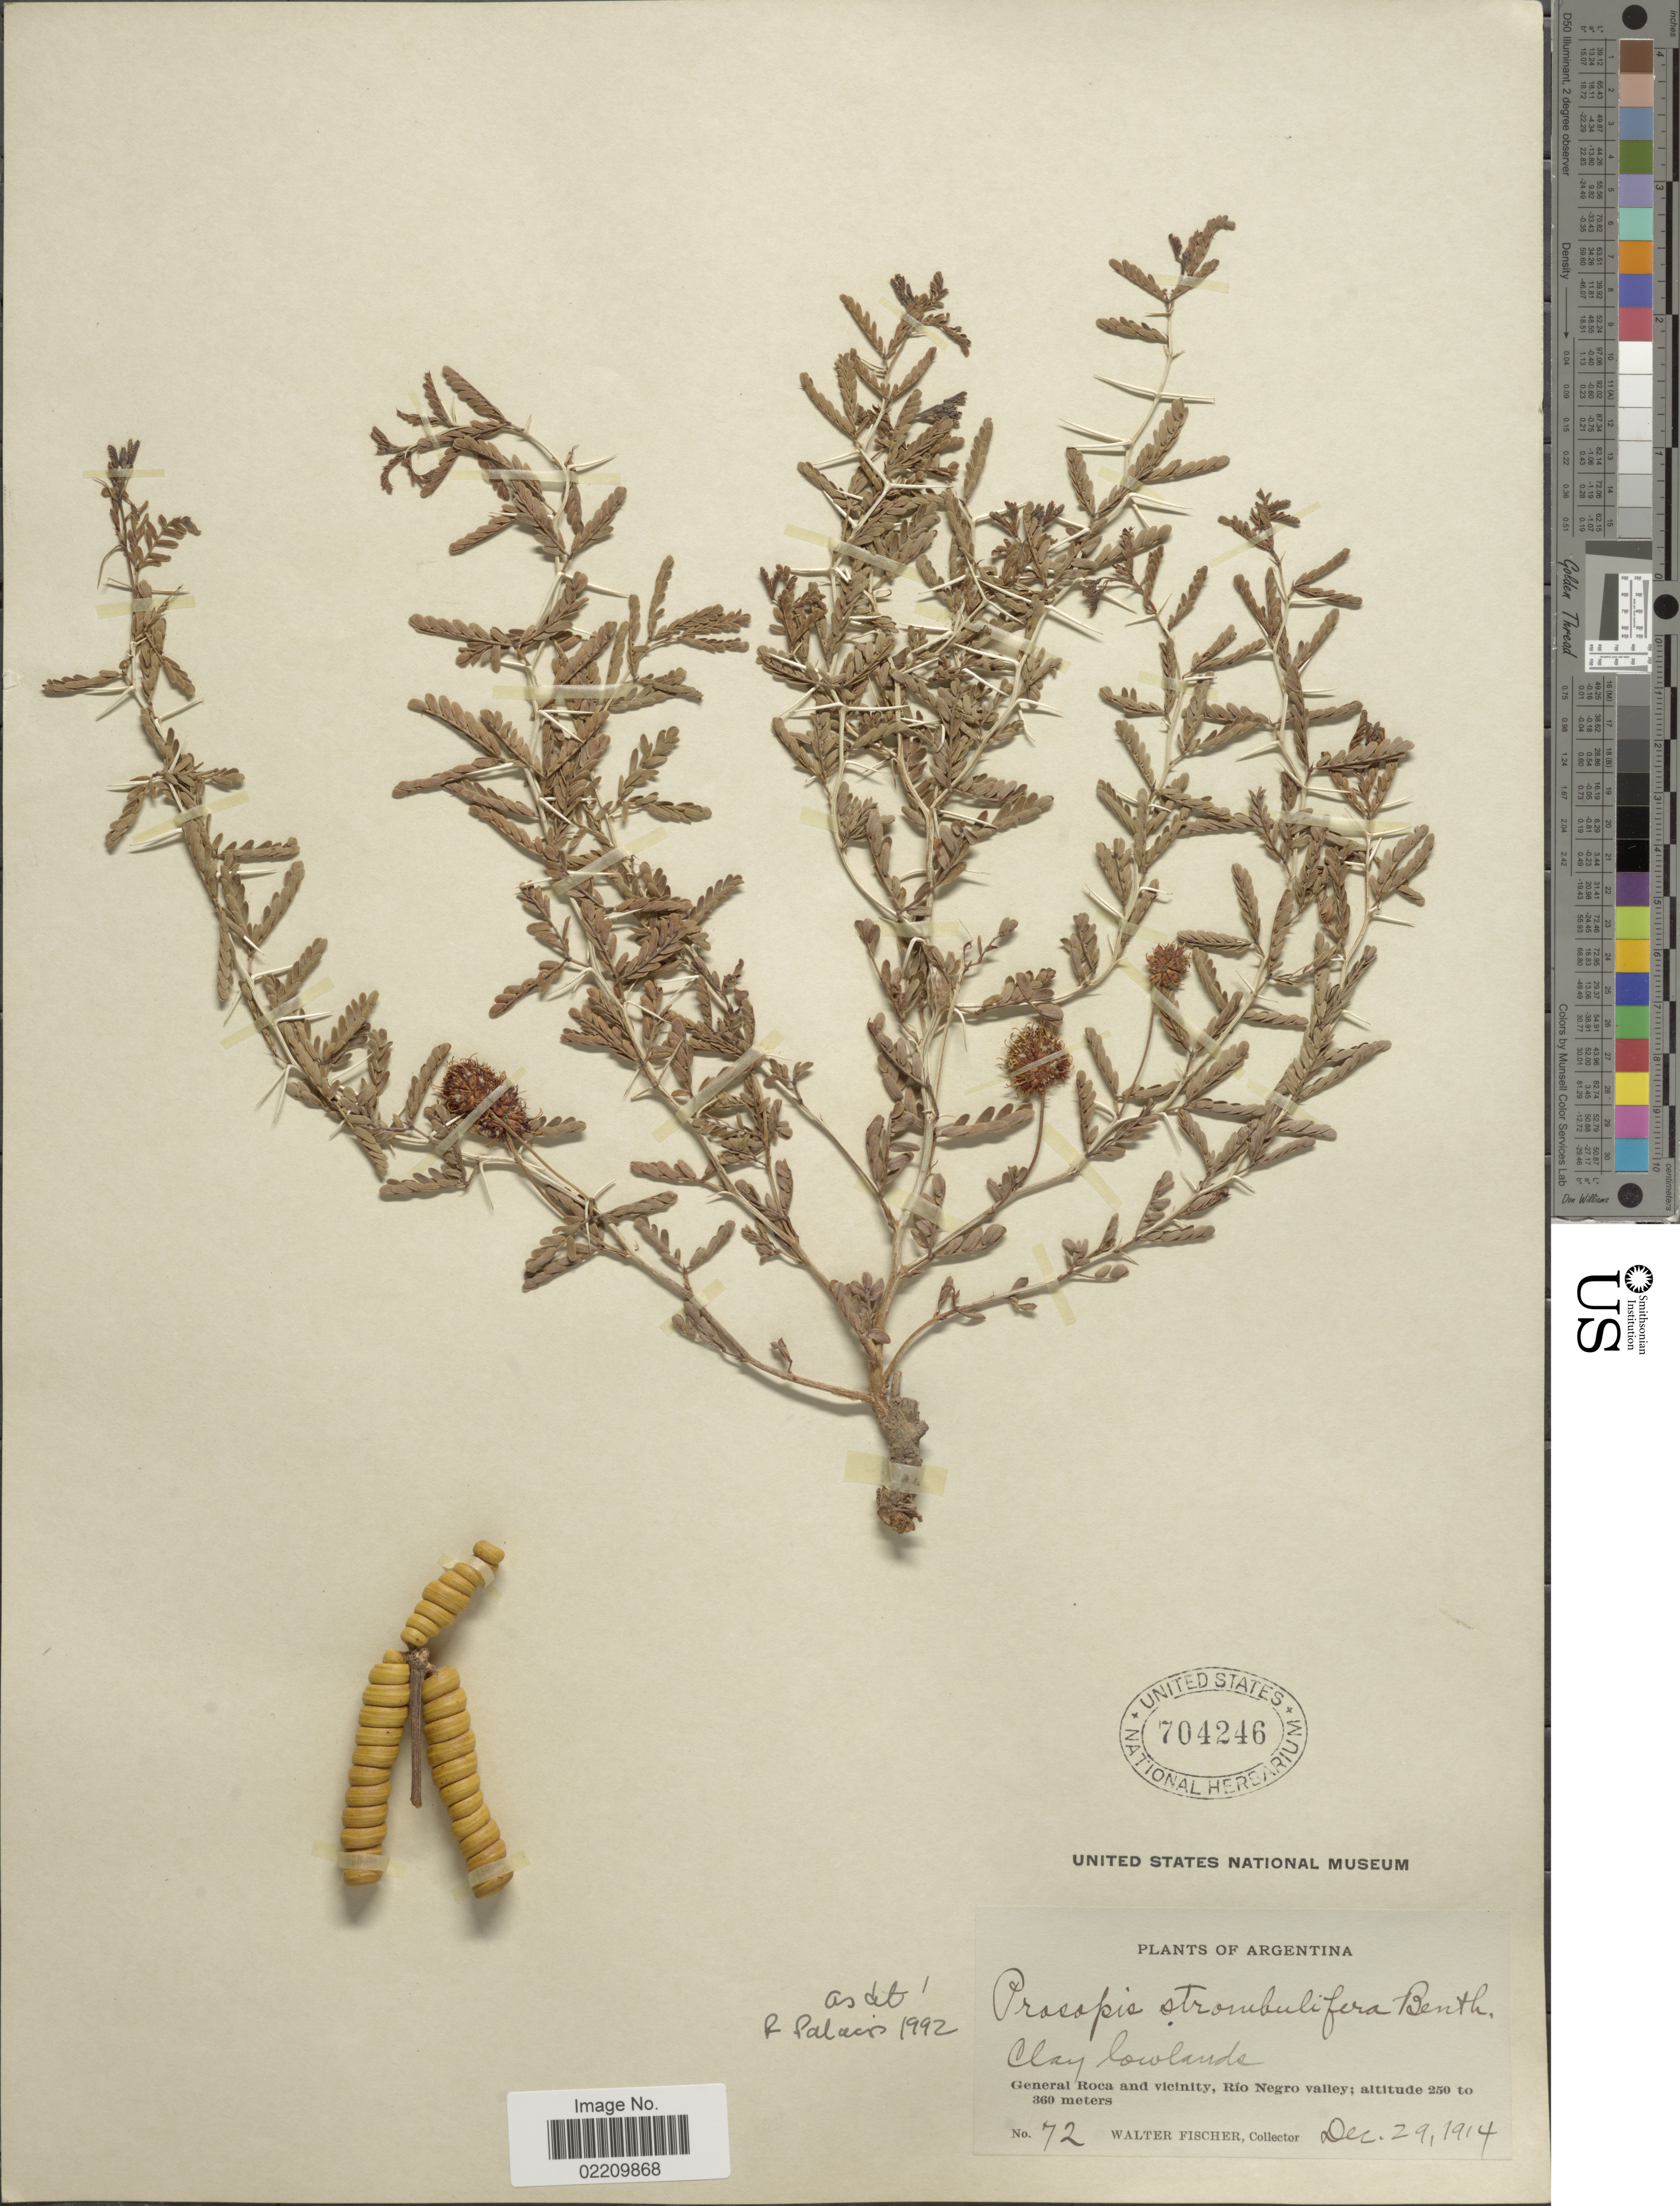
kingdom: Plantae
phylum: Tracheophyta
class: Magnoliopsida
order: Fabales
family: Fabaceae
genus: Strombocarpa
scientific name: Strombocarpa strombulifera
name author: (Lam.) A. Gray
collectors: W. Fischer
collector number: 72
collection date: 1914-12-29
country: Argentina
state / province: Rio Negro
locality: General Roca and vicinity, Rio Negro valley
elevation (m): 250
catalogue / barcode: US 704246